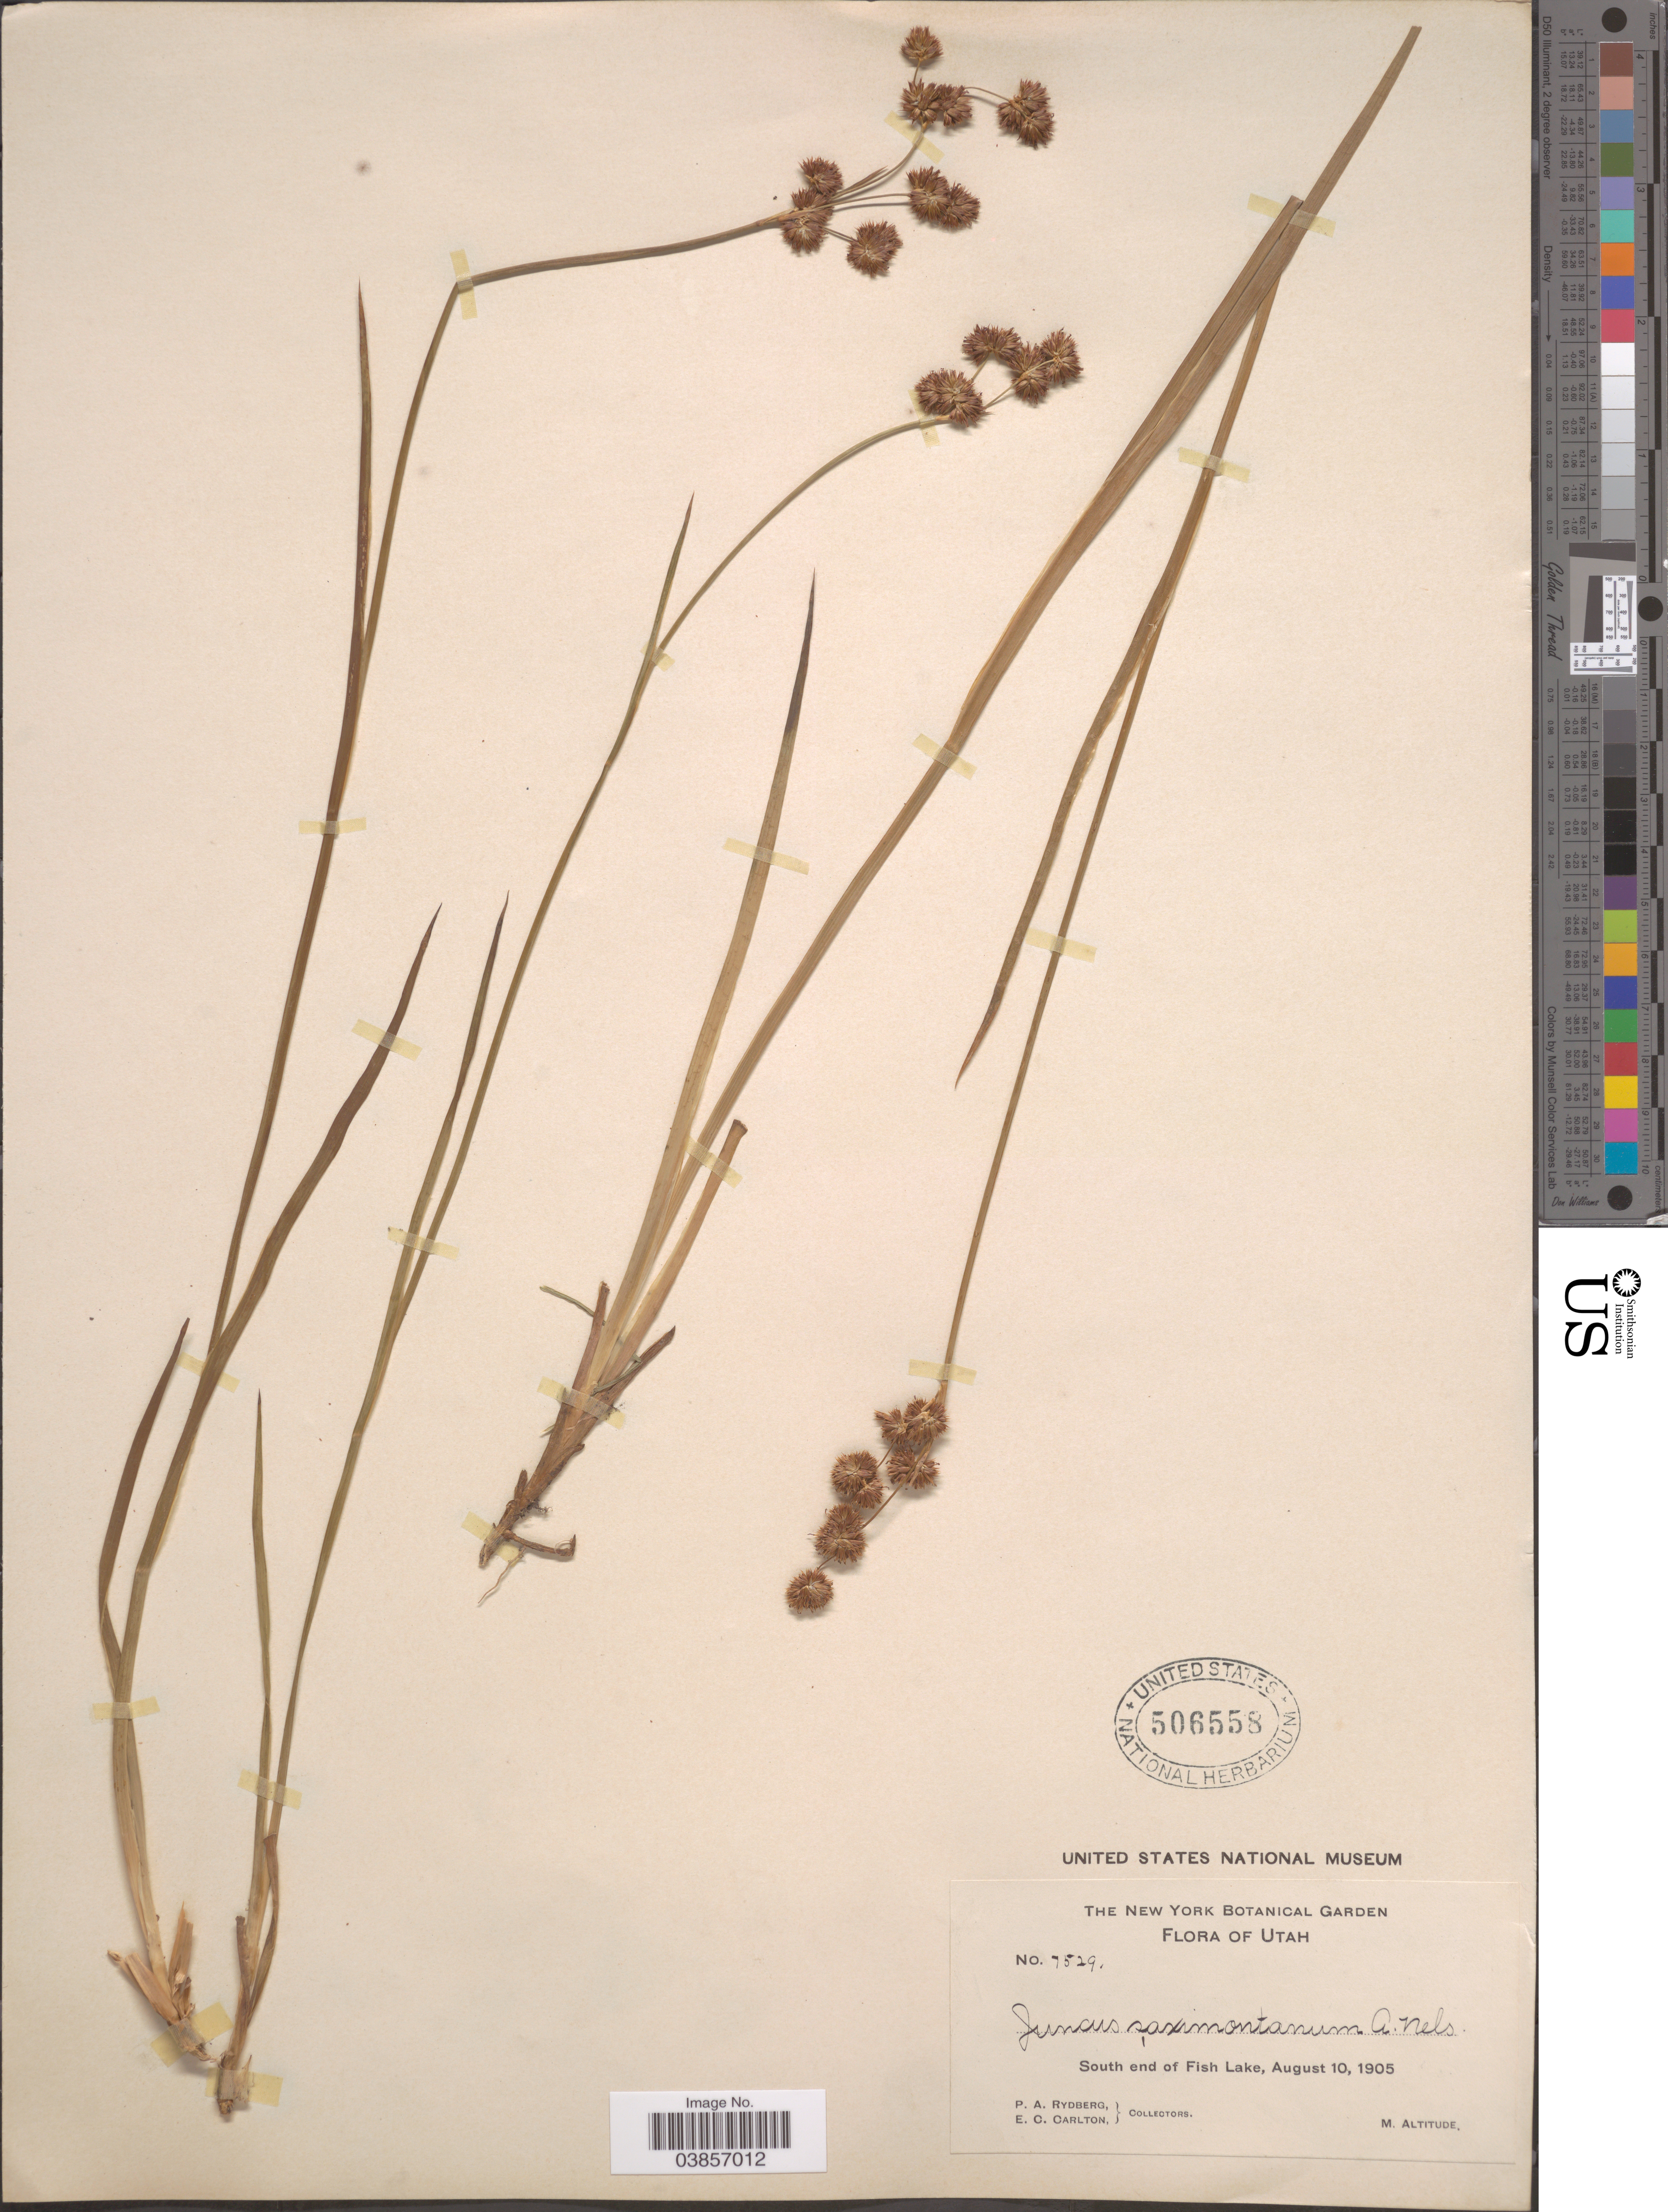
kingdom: Plantae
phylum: Tracheophyta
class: Liliopsida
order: Poales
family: Juncaceae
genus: Juncus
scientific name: Juncus saximontanus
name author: A. Nelson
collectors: P. A. Rydberg & E. Carlton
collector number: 7529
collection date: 1905-08-10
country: United States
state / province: Utah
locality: South end of Fish Lake.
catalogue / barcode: US 506558